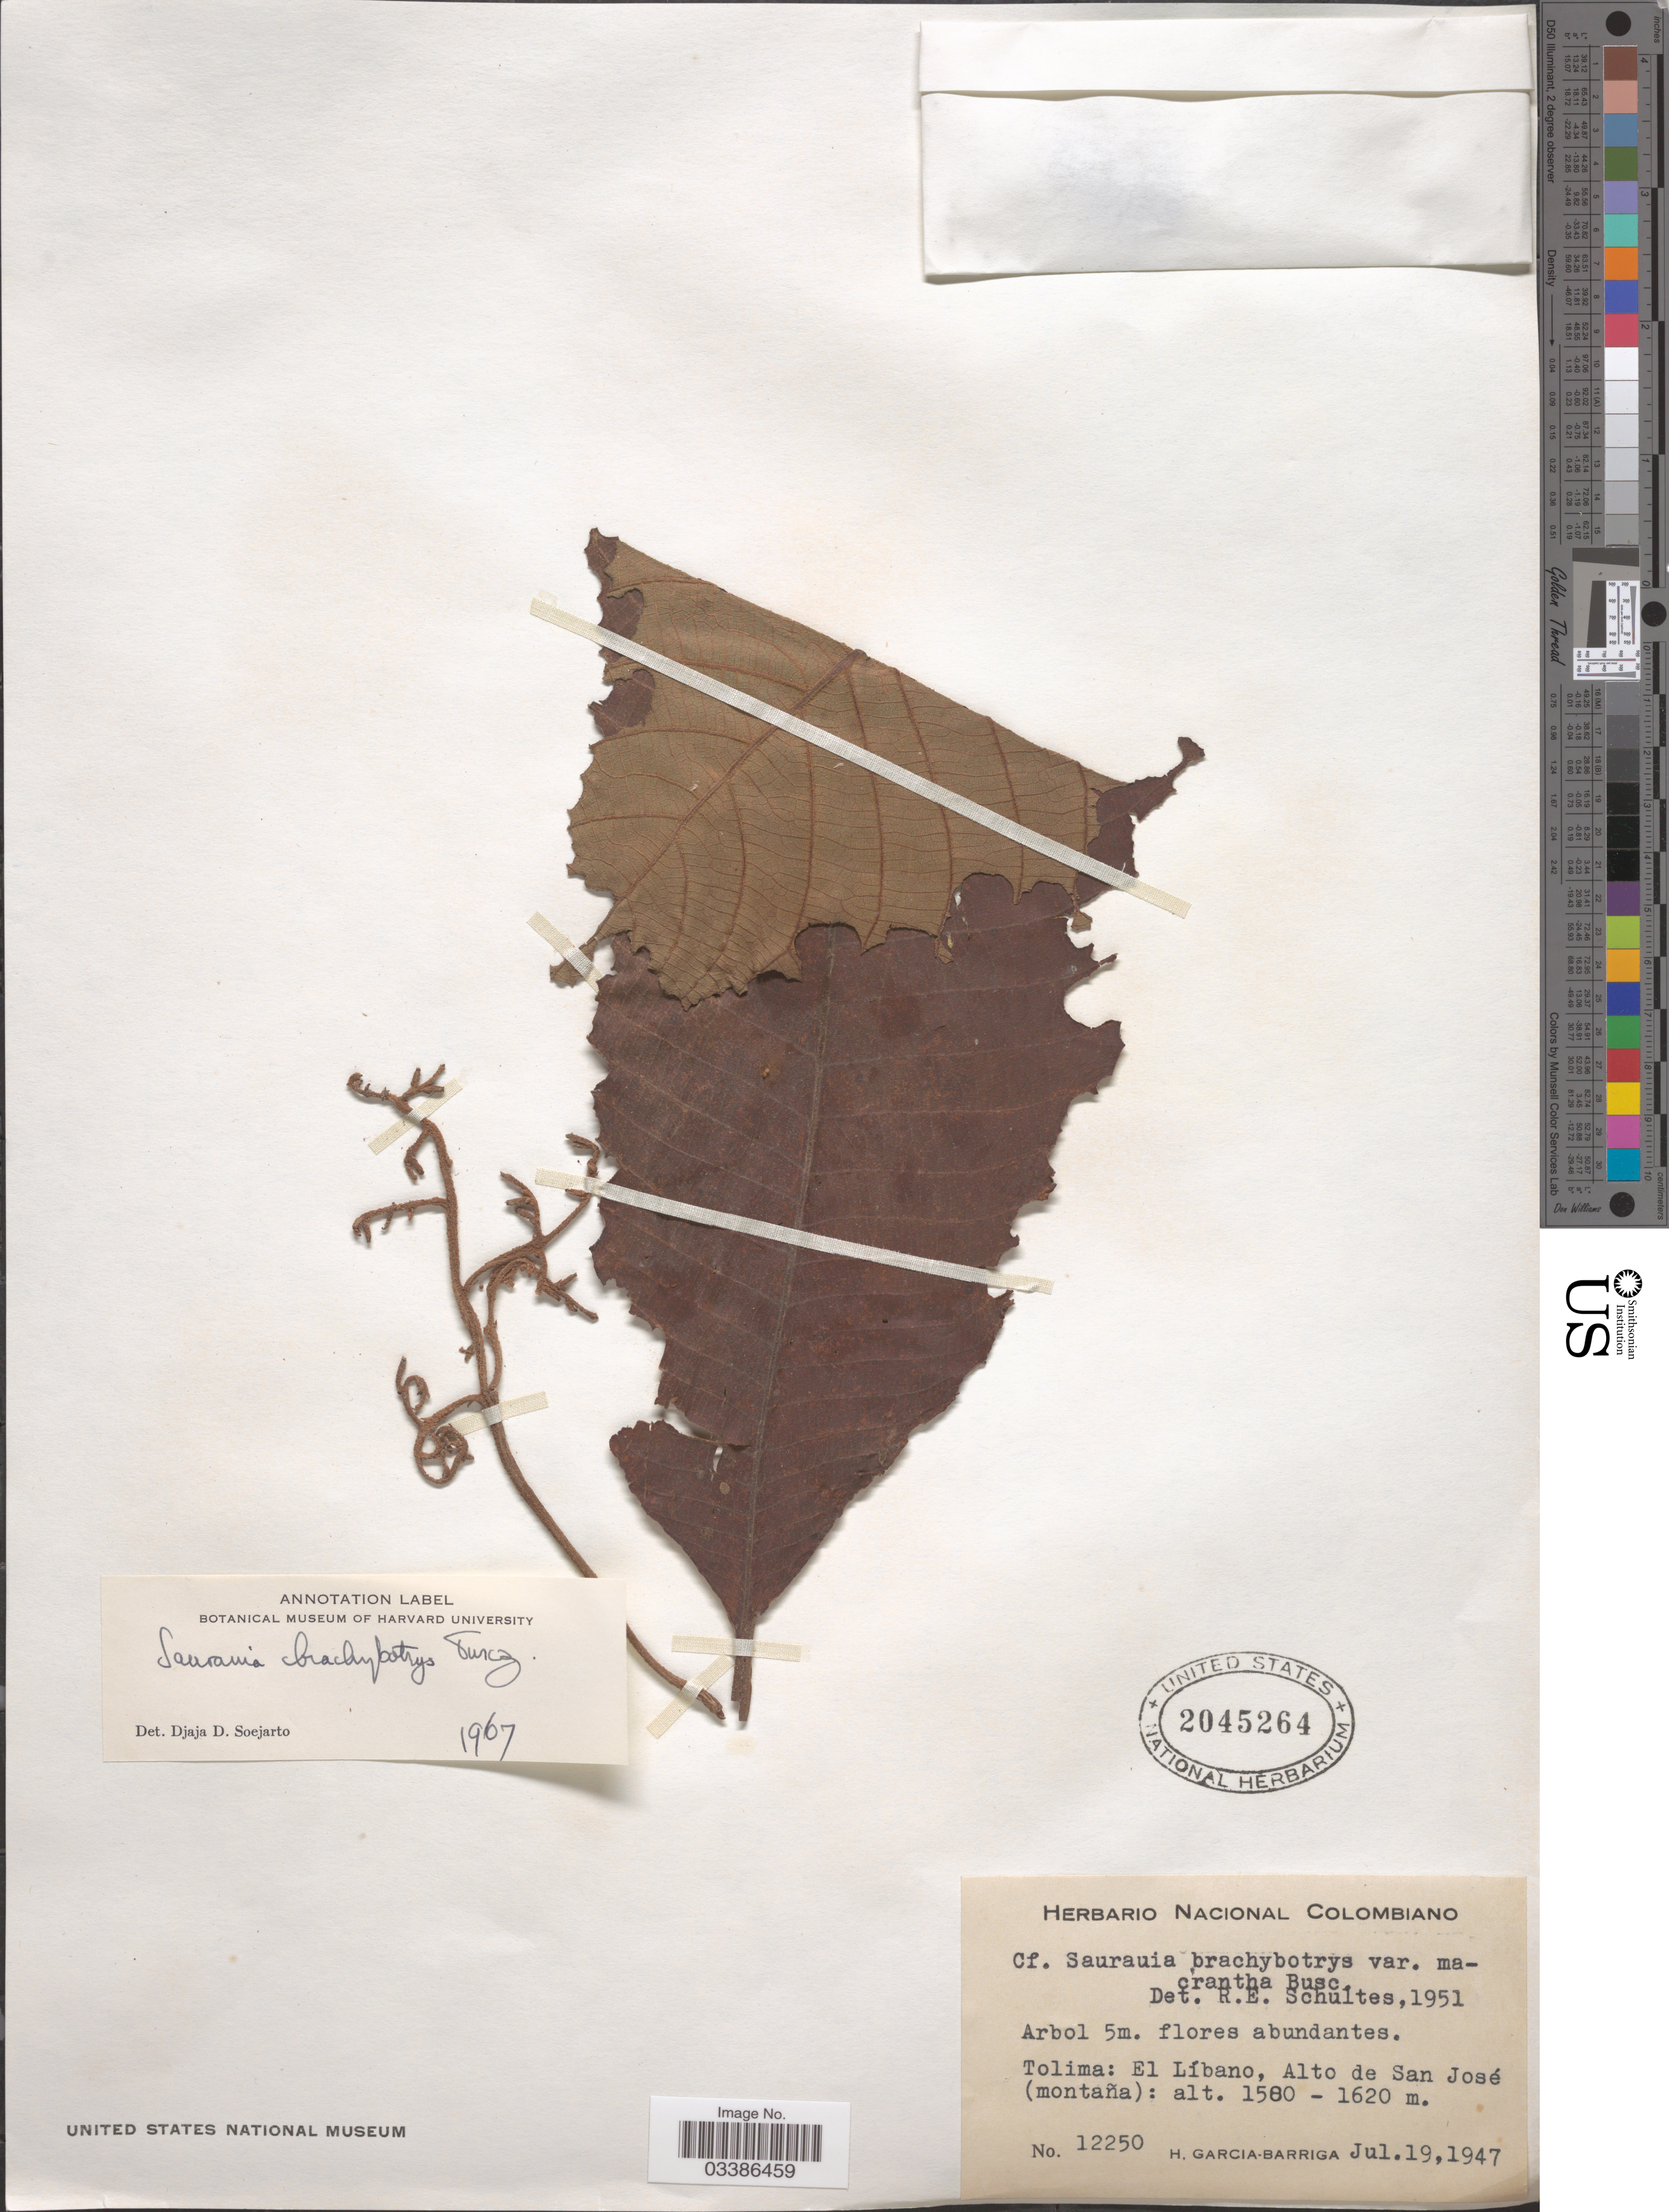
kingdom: Plantae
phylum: Tracheophyta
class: Magnoliopsida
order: Ericales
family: Actinidiaceae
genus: Saurauia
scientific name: Saurauia brachybotrys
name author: Turcz.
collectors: H. García Barriga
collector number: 12250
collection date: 1947-07-19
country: Colombia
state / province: Tolima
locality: El Líbanon, Alto de San José (montaña).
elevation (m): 1500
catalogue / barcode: US 2045264